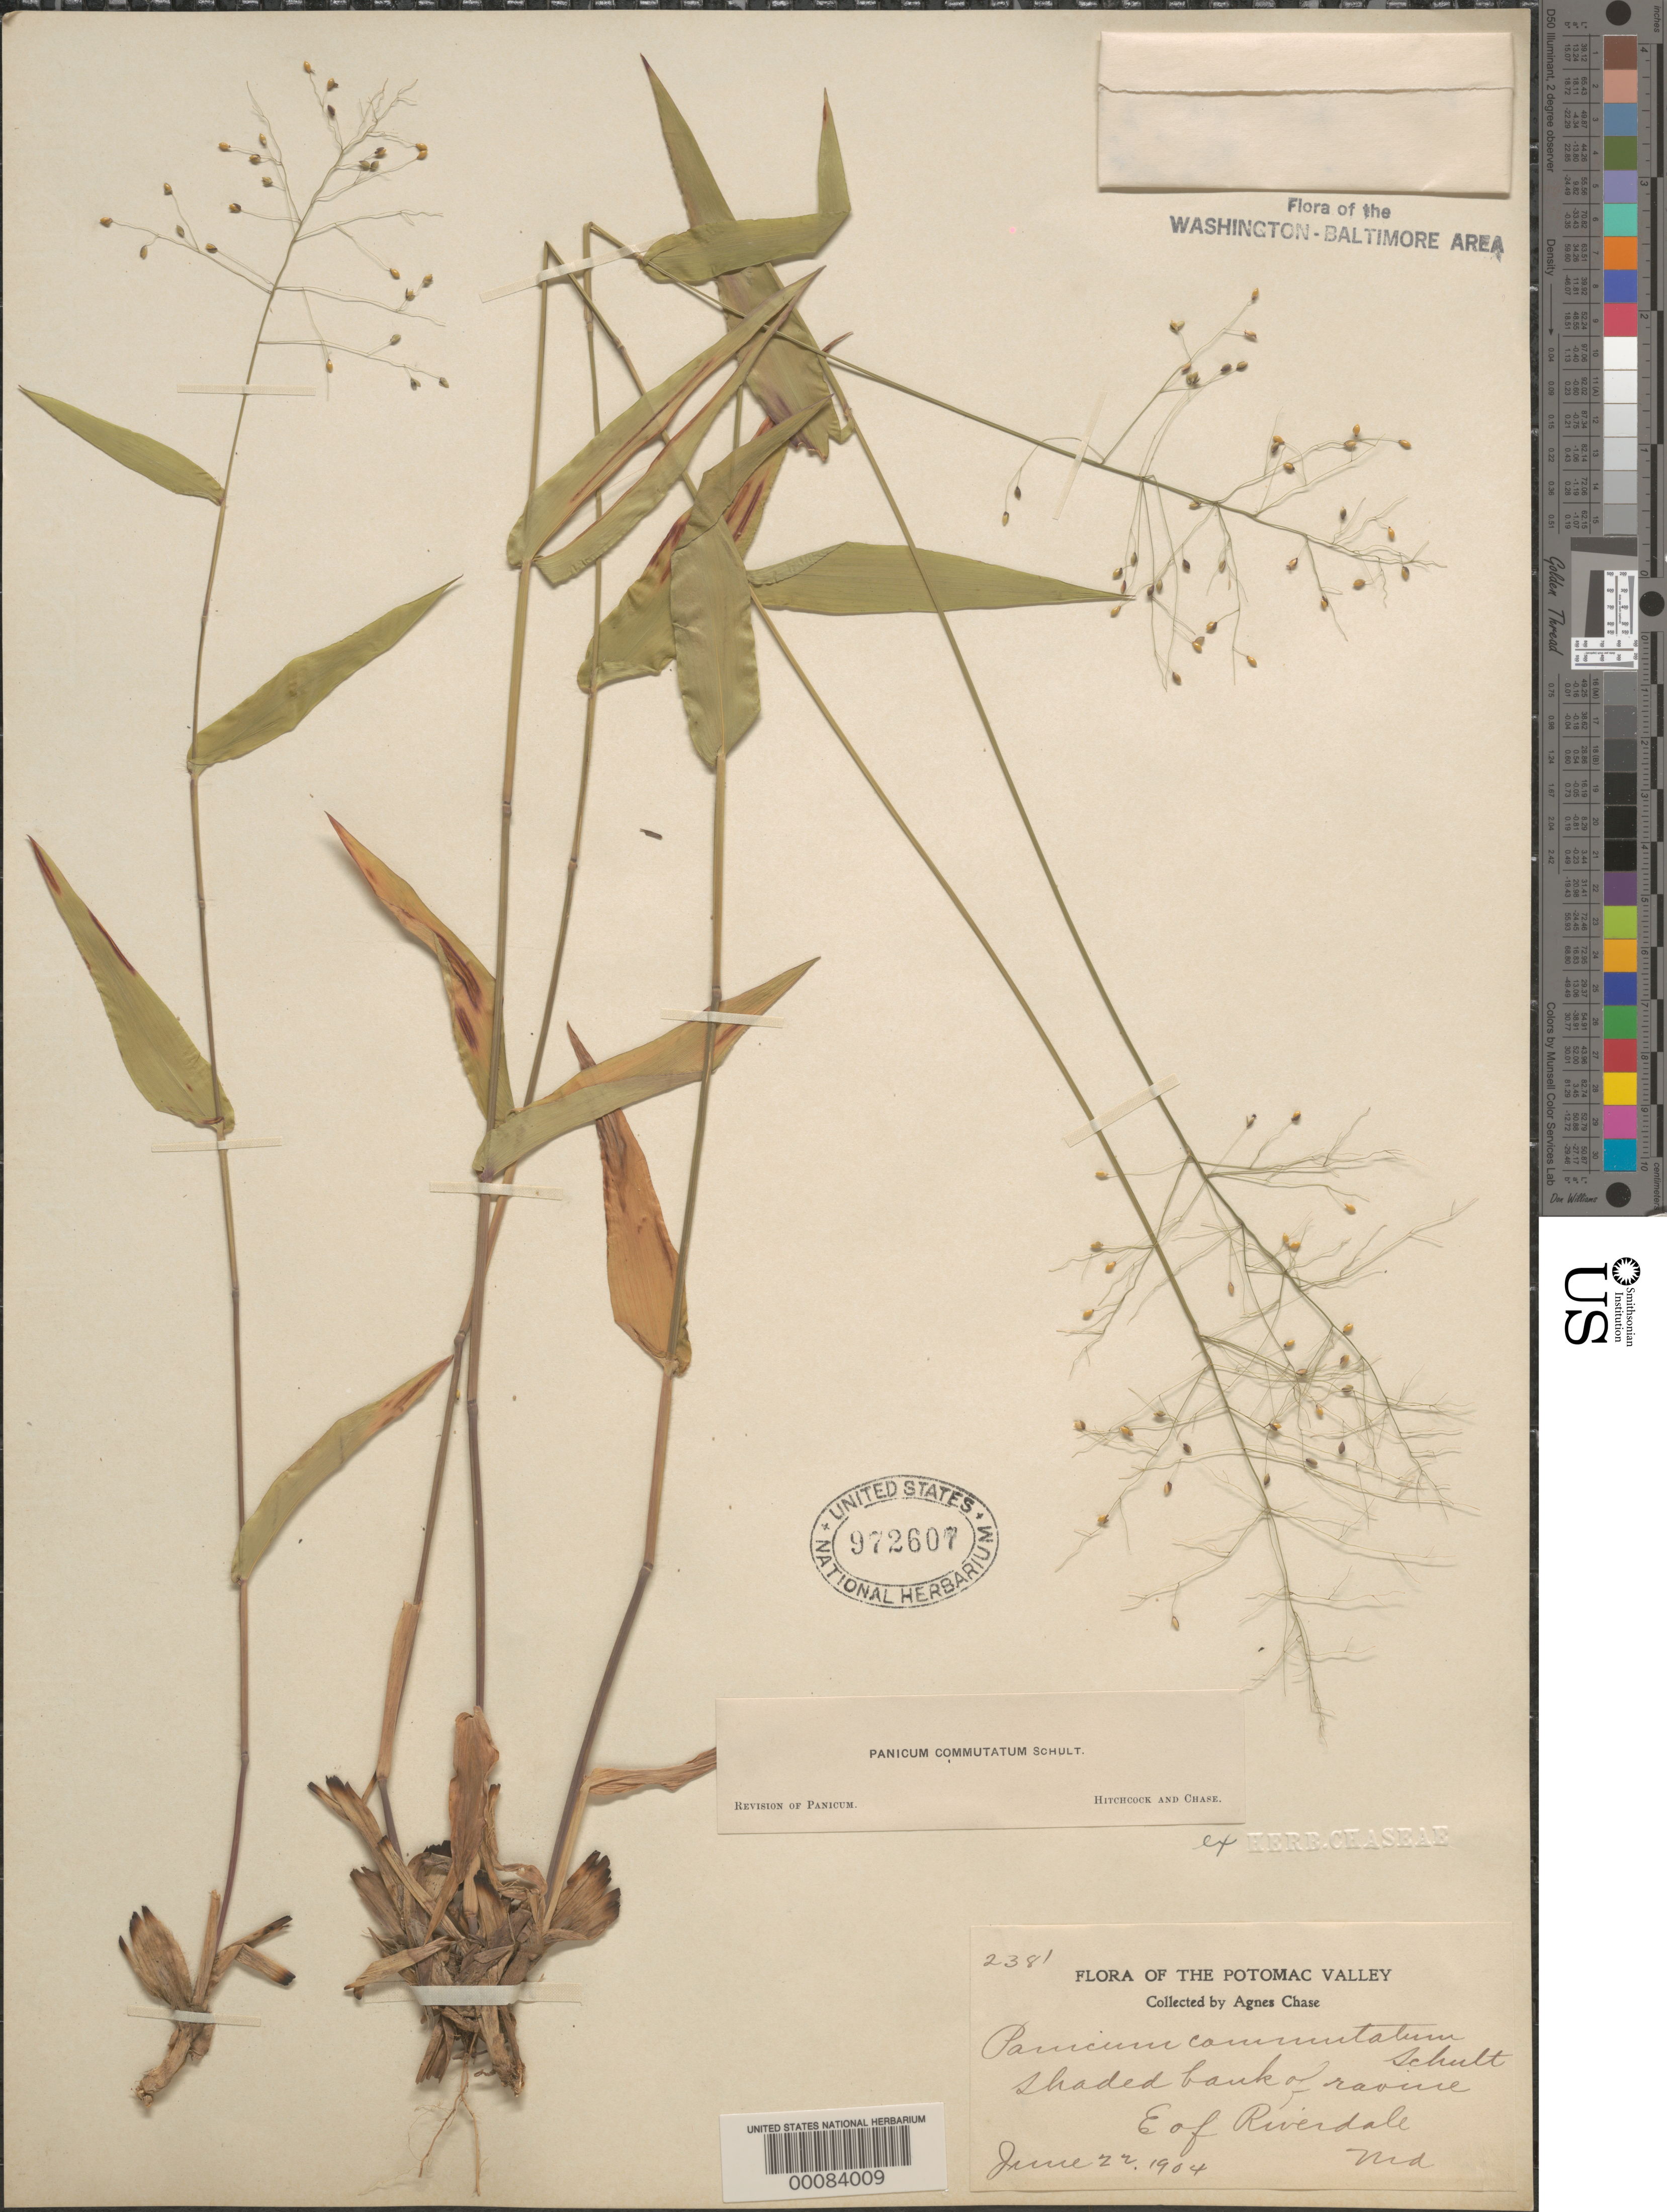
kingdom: Plantae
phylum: Tracheophyta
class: Liliopsida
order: Poales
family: Poaceae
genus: Dichanthelium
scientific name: Dichanthelium commutatum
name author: (Schult.) Gould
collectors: A. Chase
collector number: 2381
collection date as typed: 22 Jun 1904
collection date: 1904-06-22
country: United States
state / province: Maryland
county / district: Prince George's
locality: E of Riverdale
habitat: Shaded bank of ravine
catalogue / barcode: US 972607